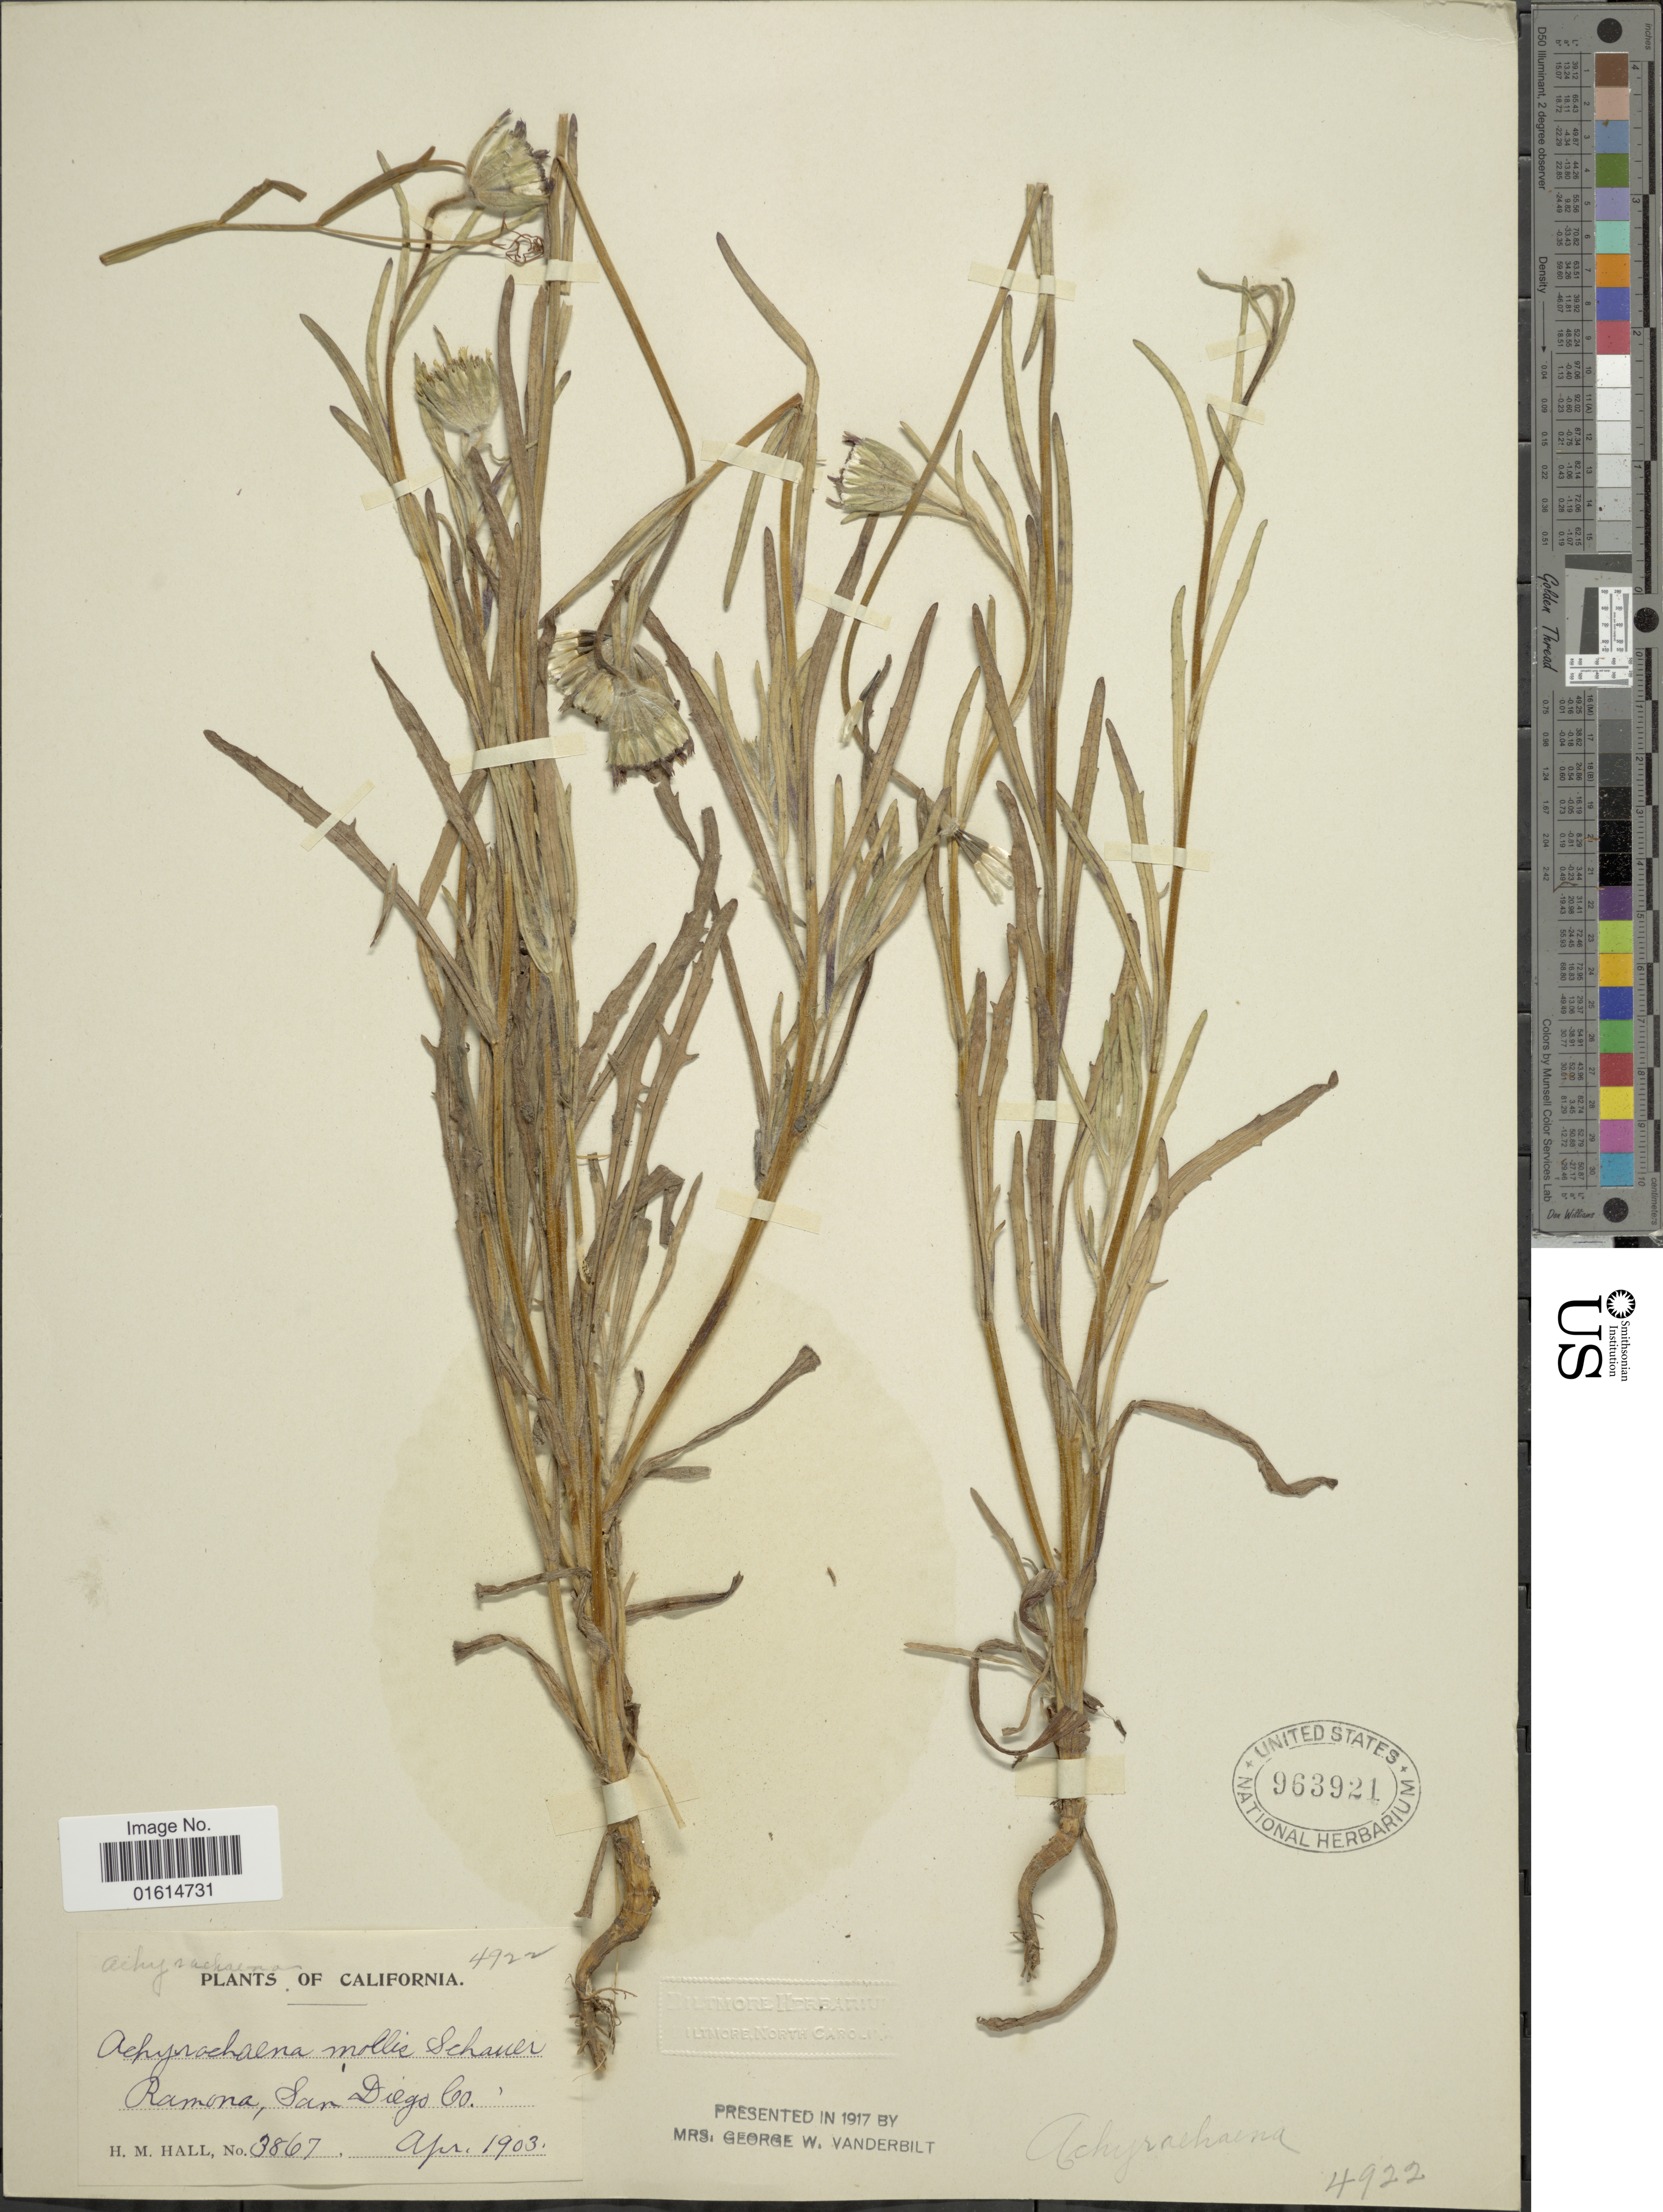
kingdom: Plantae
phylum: Tracheophyta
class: Magnoliopsida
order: Asterales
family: Asteraceae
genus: Achyrachaena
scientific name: Achyrachaena mollis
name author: Schauer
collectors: H. M. Hall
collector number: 3867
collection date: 1903-04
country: United States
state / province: California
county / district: San Diego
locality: Ramona, San Diego Co.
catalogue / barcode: US 963921